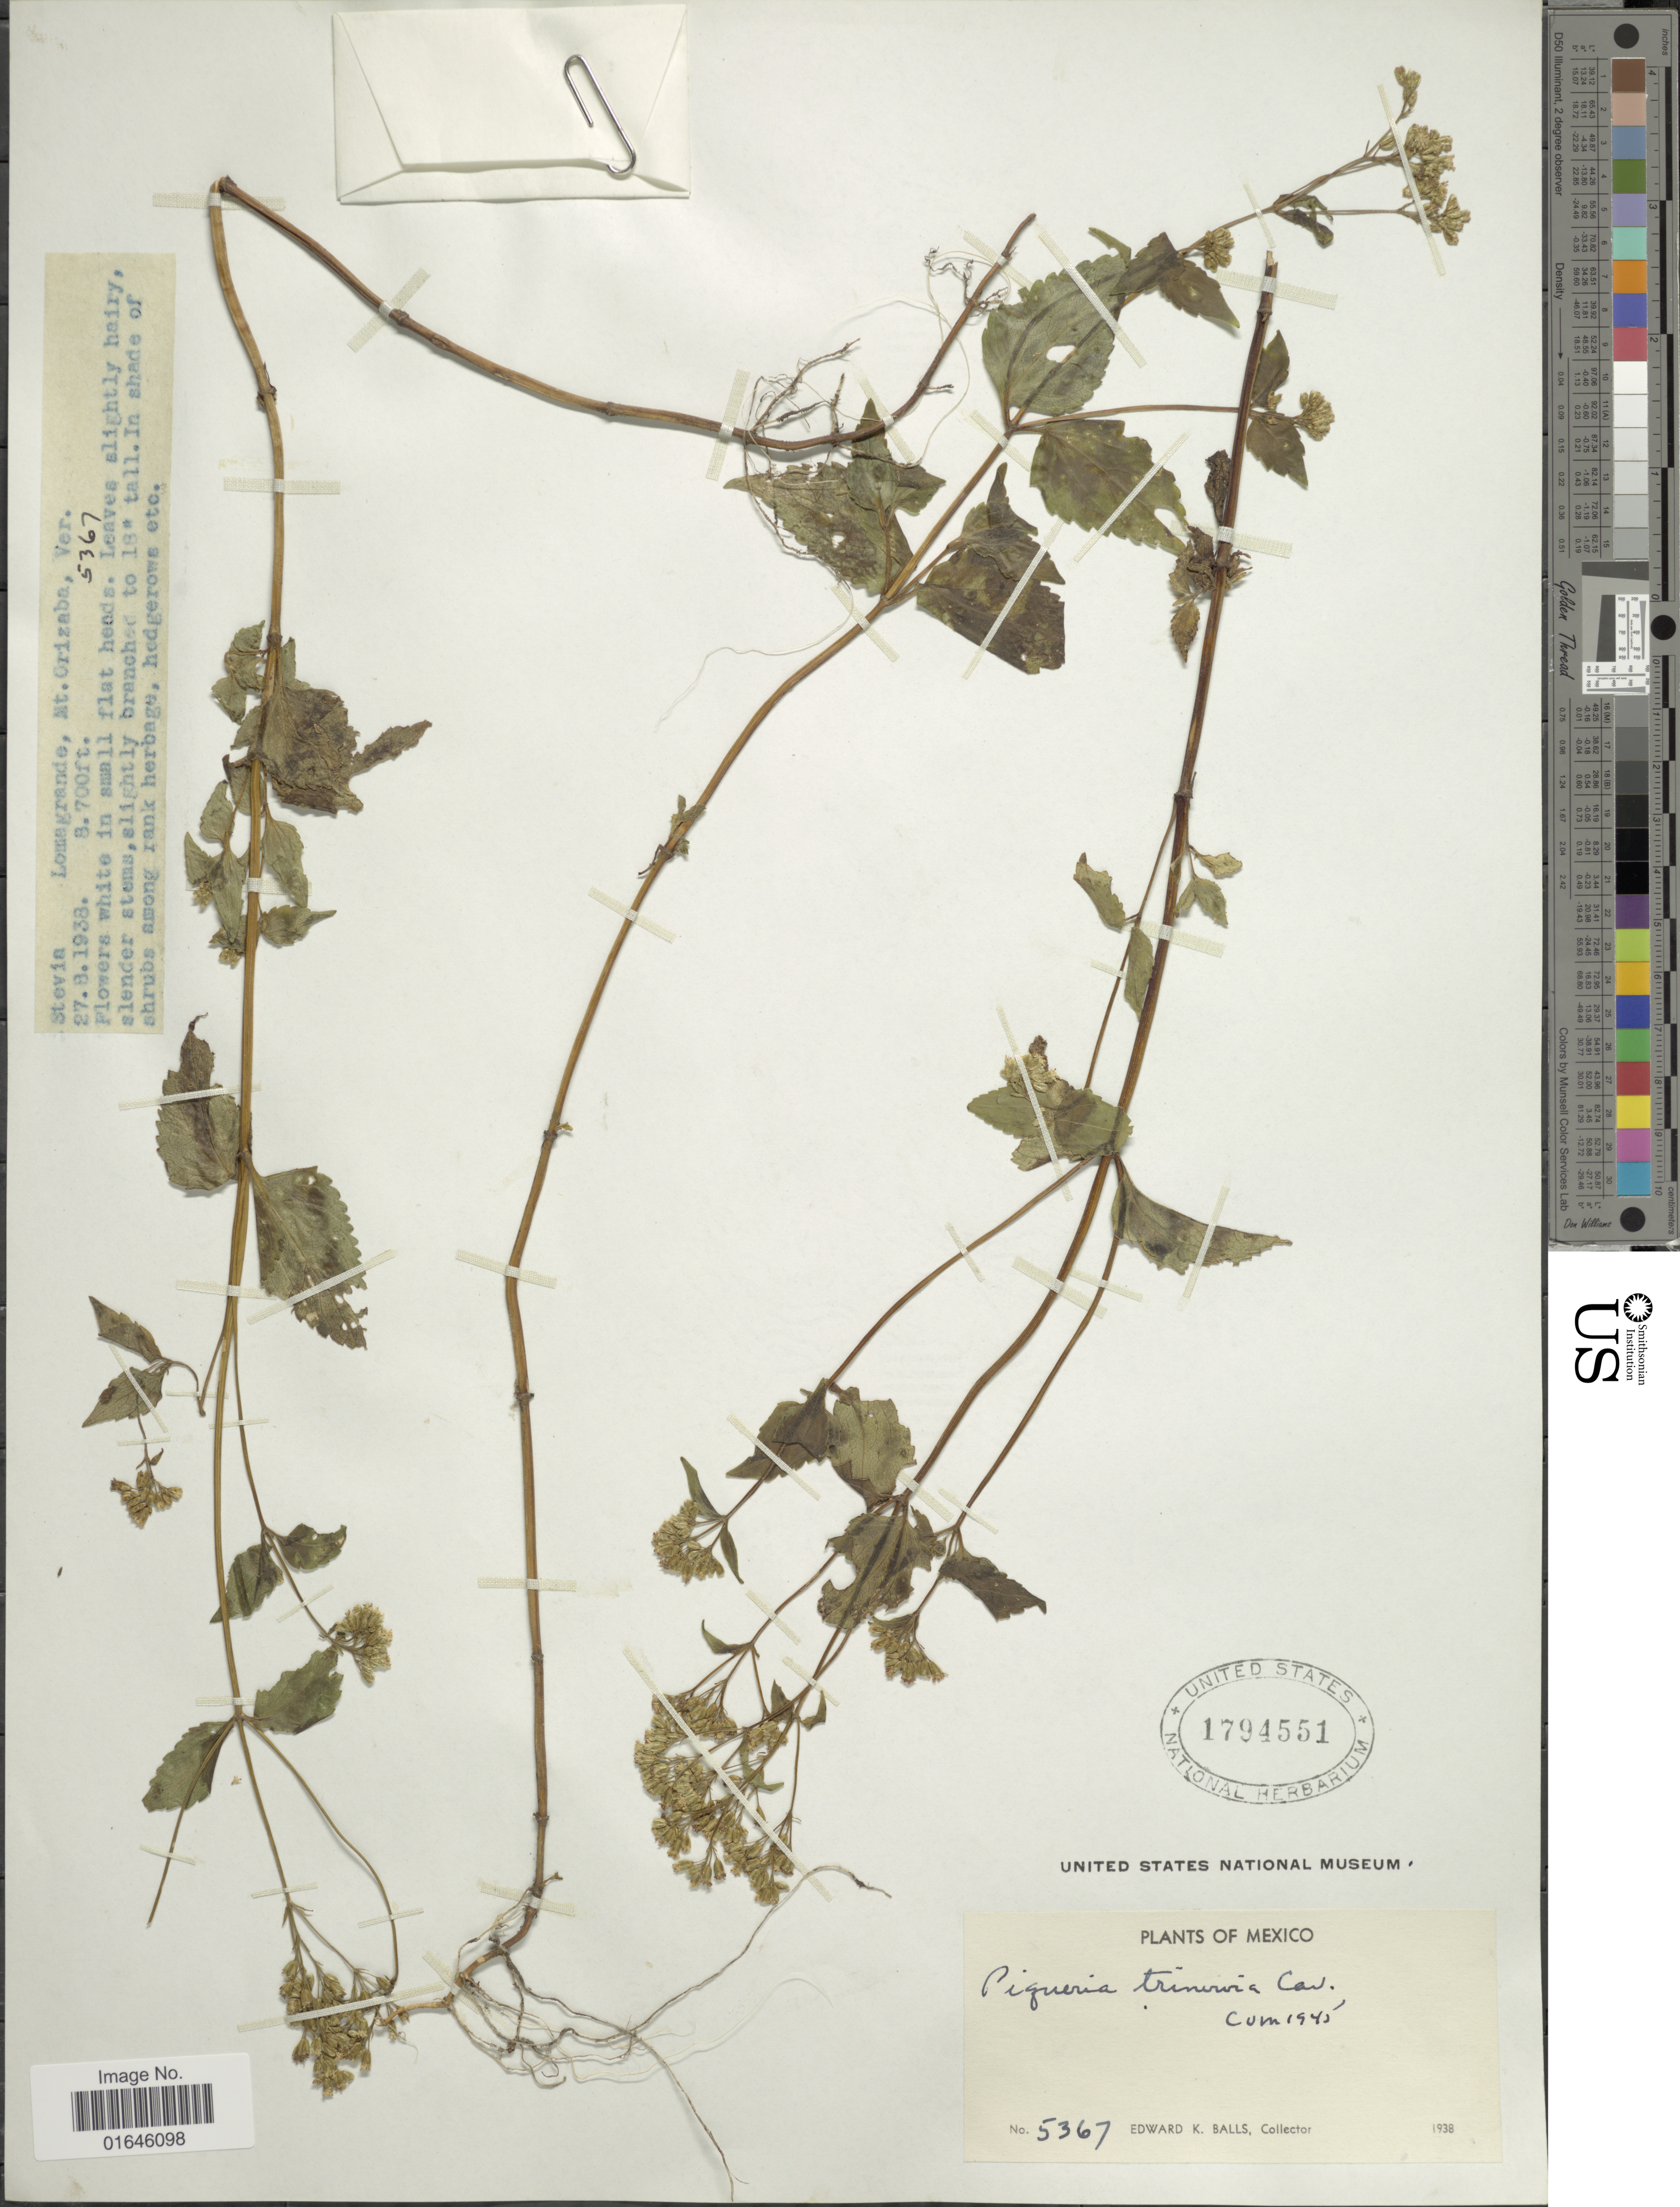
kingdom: Plantae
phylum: Tracheophyta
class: Magnoliopsida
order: Asterales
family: Asteraceae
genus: Piqueria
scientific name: Piqueria trinervia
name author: Cav.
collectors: E. K. Balls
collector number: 5367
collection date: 1938-08-27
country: Mexico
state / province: Veracruz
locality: Lomagrande, Mt. Orizaba, Ver.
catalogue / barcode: US 1784551